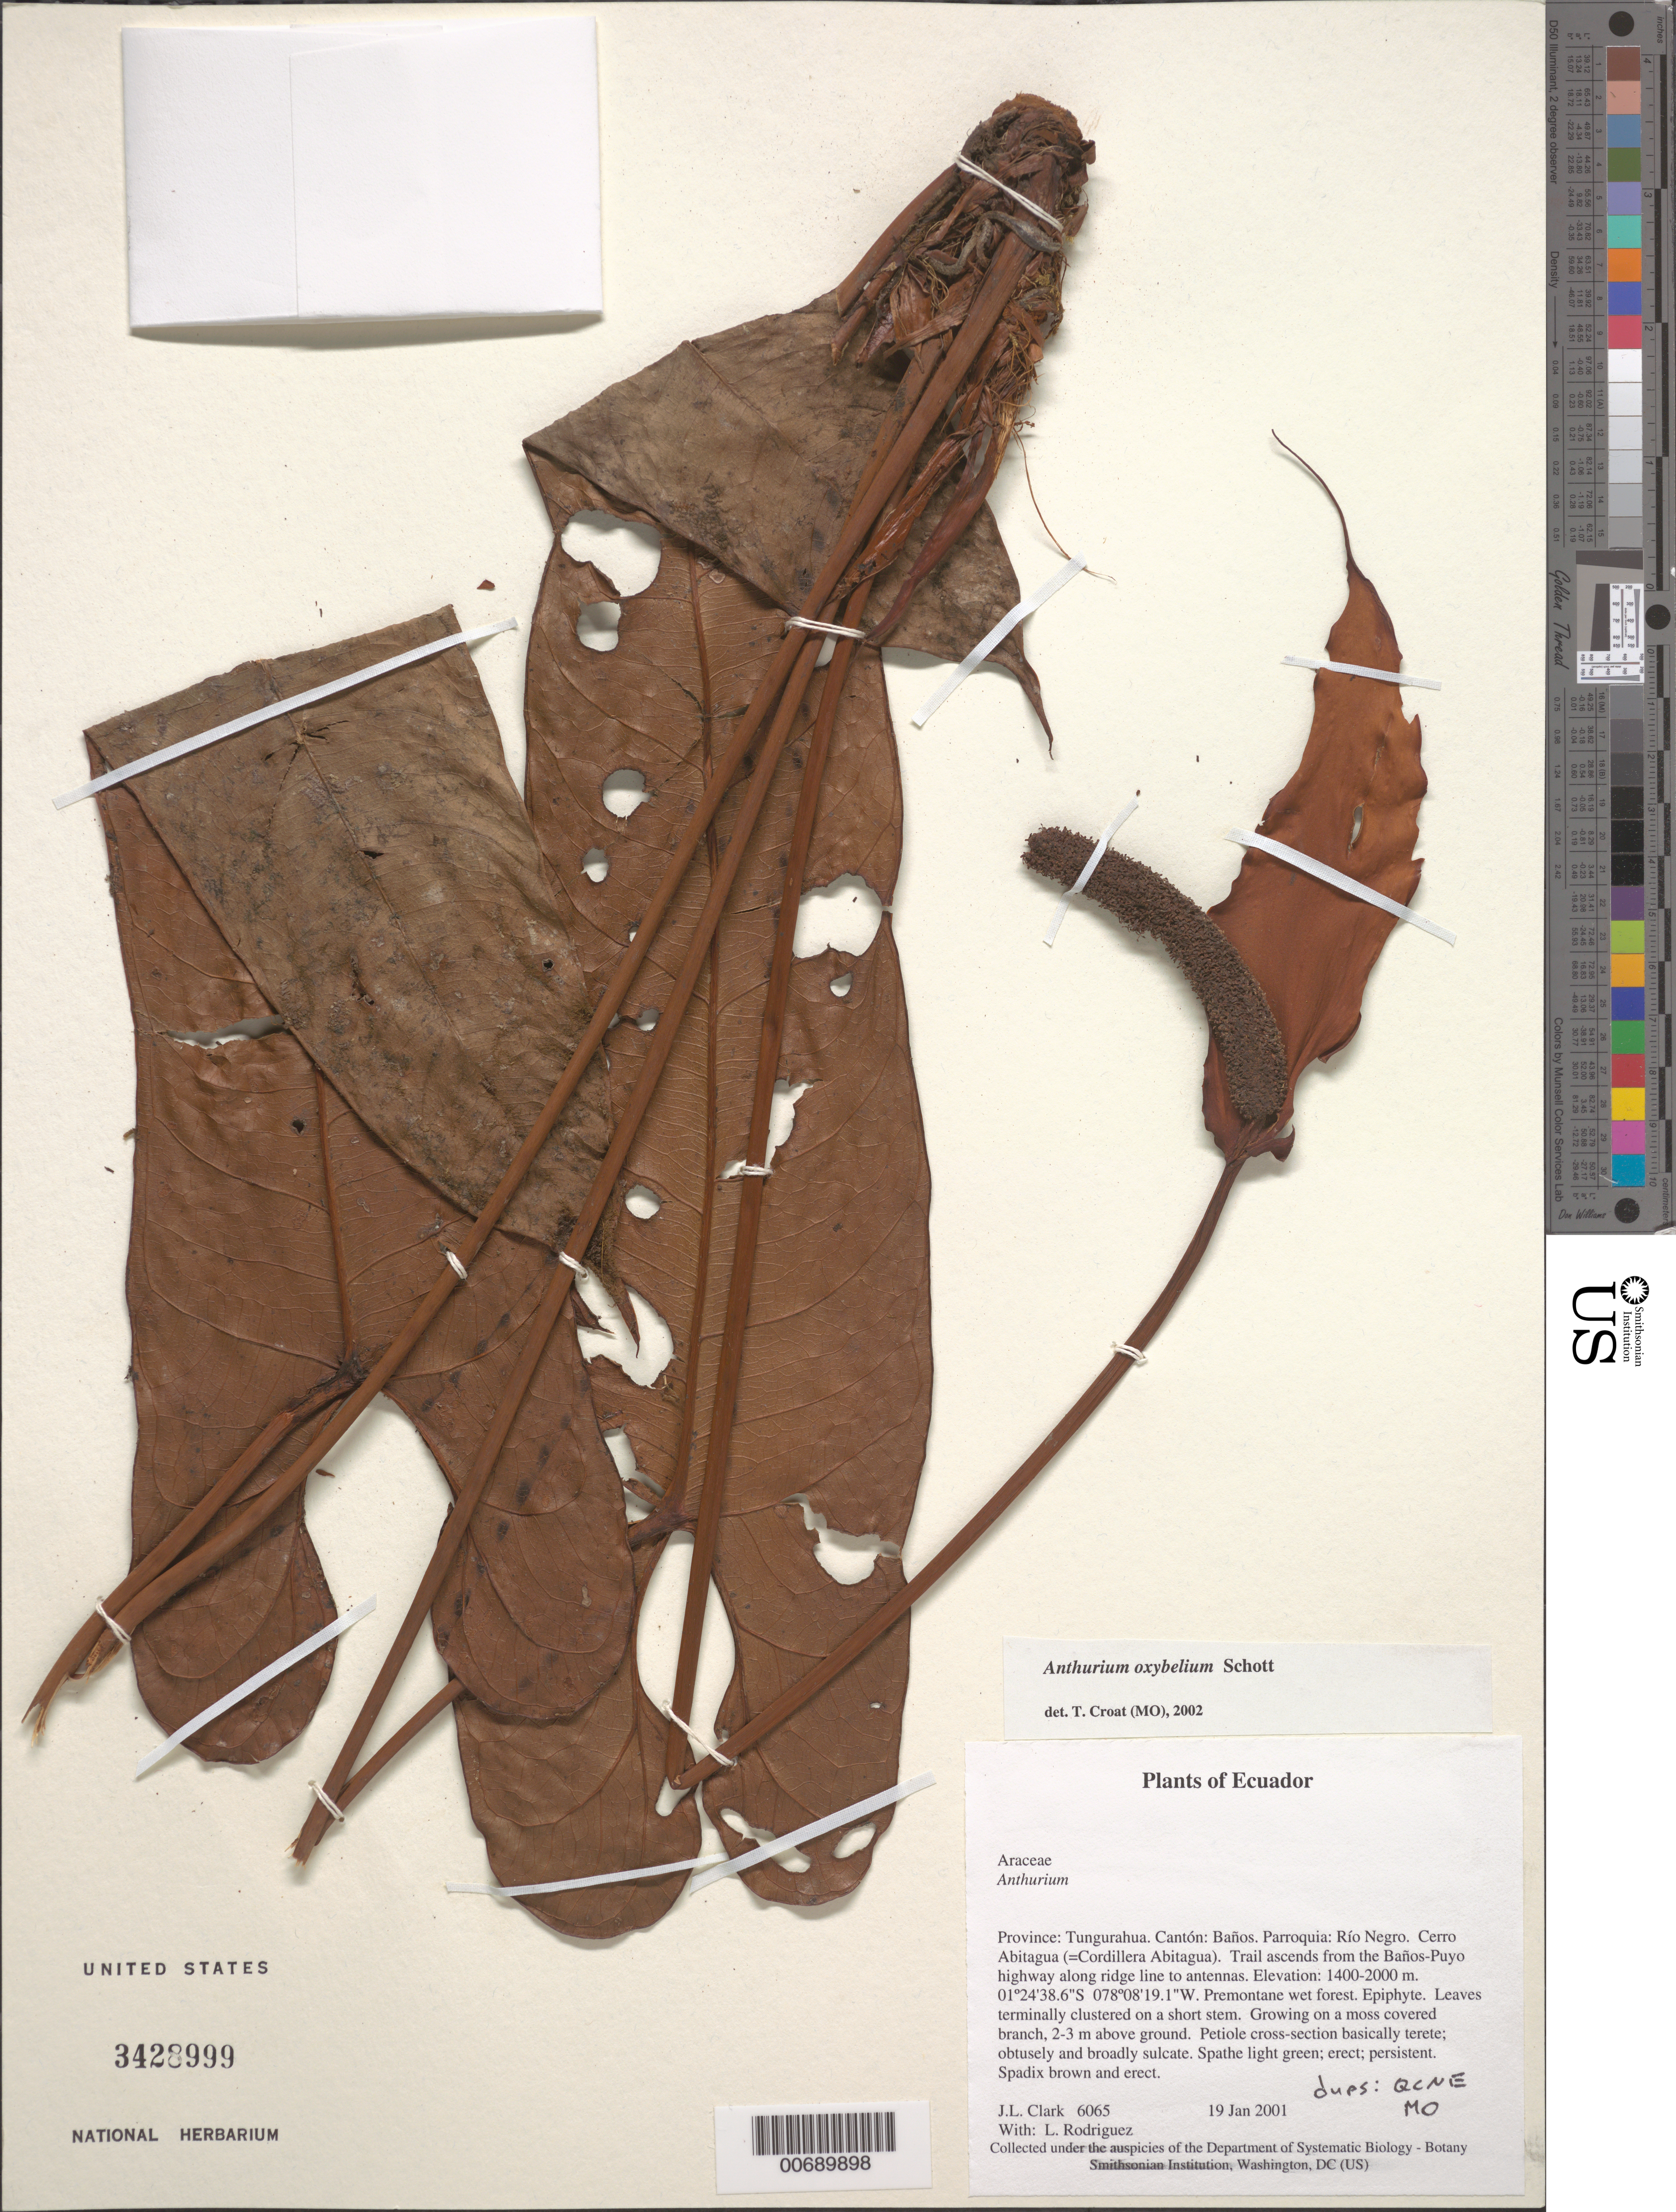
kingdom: Plantae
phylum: Tracheophyta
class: Liliopsida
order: Alismatales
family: Araceae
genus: Anthurium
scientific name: Anthurium oxybelium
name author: Schott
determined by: Croat, Thomas B., Missouri Botanical Garden (MO)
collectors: J. L. Clark & L. Rodriguez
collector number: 6065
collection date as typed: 19 Jan 2001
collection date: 2001-01-19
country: Ecuador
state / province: Tungurahua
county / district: Baños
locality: Parroquia: Río Negro. Cerro Abitagua (=Cordillera Abitagua). Trail ascends from the Baños-Puyo highway along ridge line to antennas.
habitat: Premontane wet forest.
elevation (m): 1400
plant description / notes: MO, QCNE, US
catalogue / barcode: US 3428999